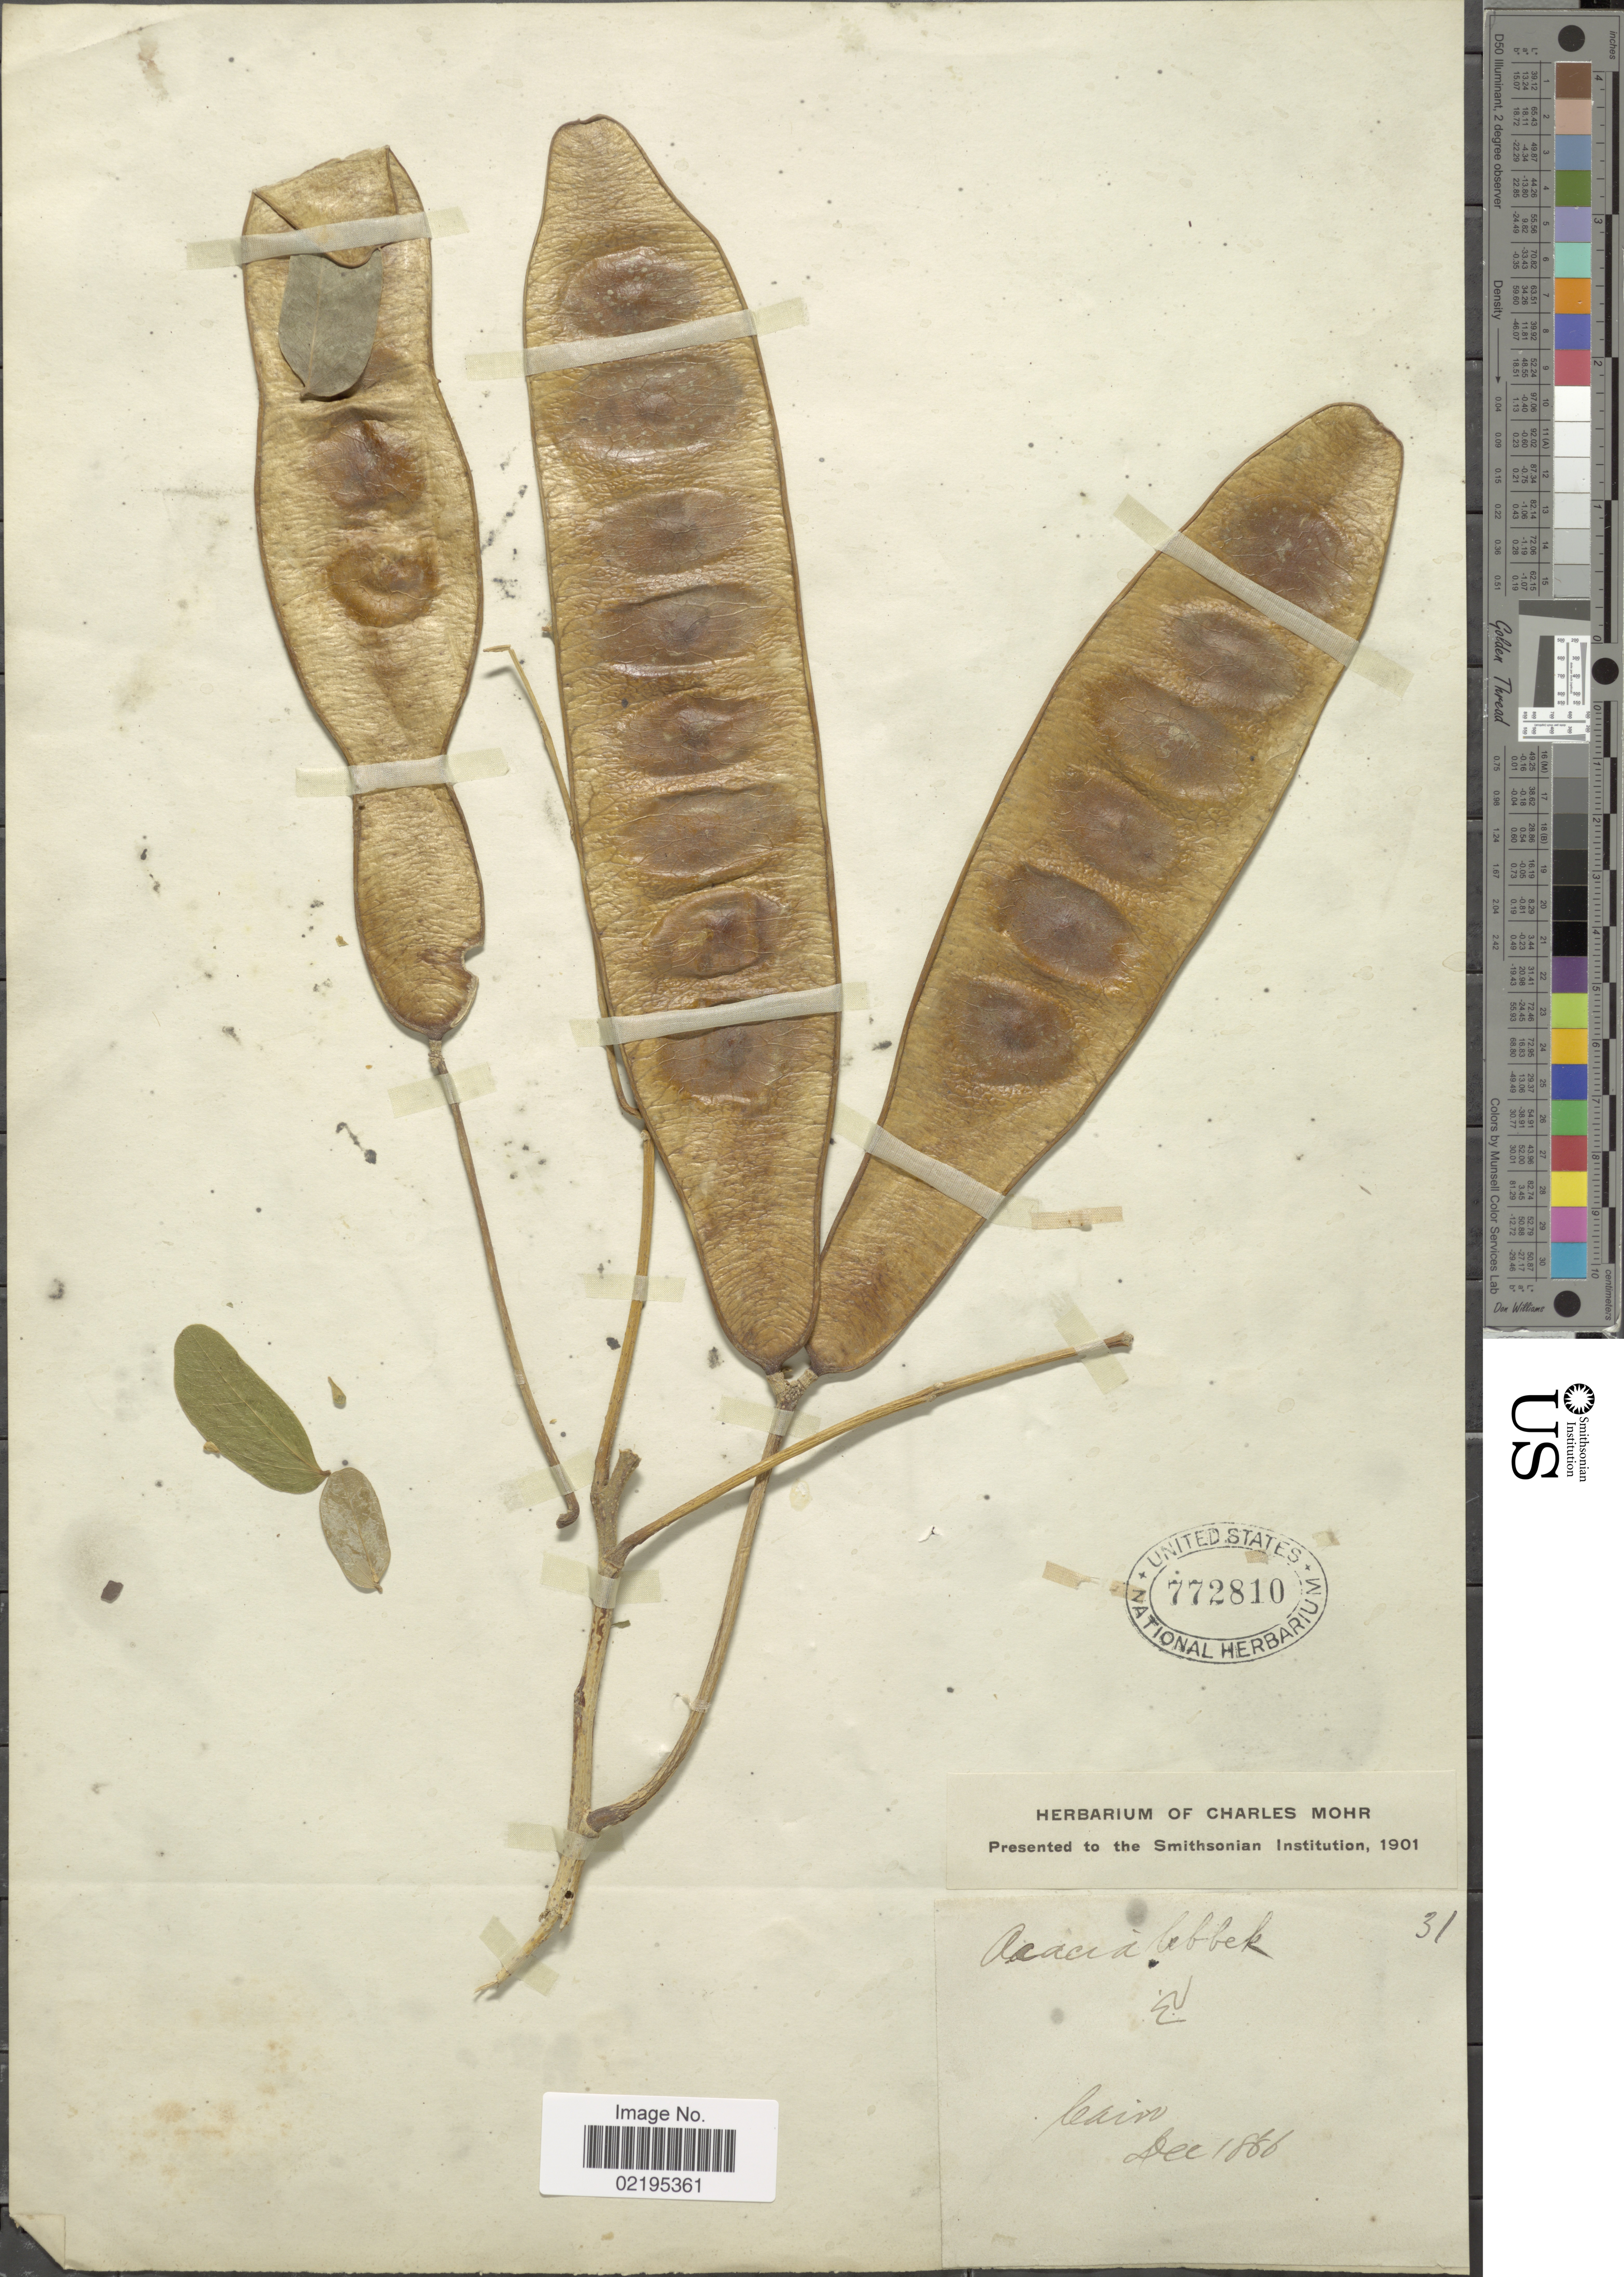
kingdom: Plantae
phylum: Tracheophyta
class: Magnoliopsida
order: Fabales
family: Fabaceae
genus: Albizia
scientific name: Albizia lebbeck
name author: (L.) Benth.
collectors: -- Cain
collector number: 31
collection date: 1866-12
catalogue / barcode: US 772810